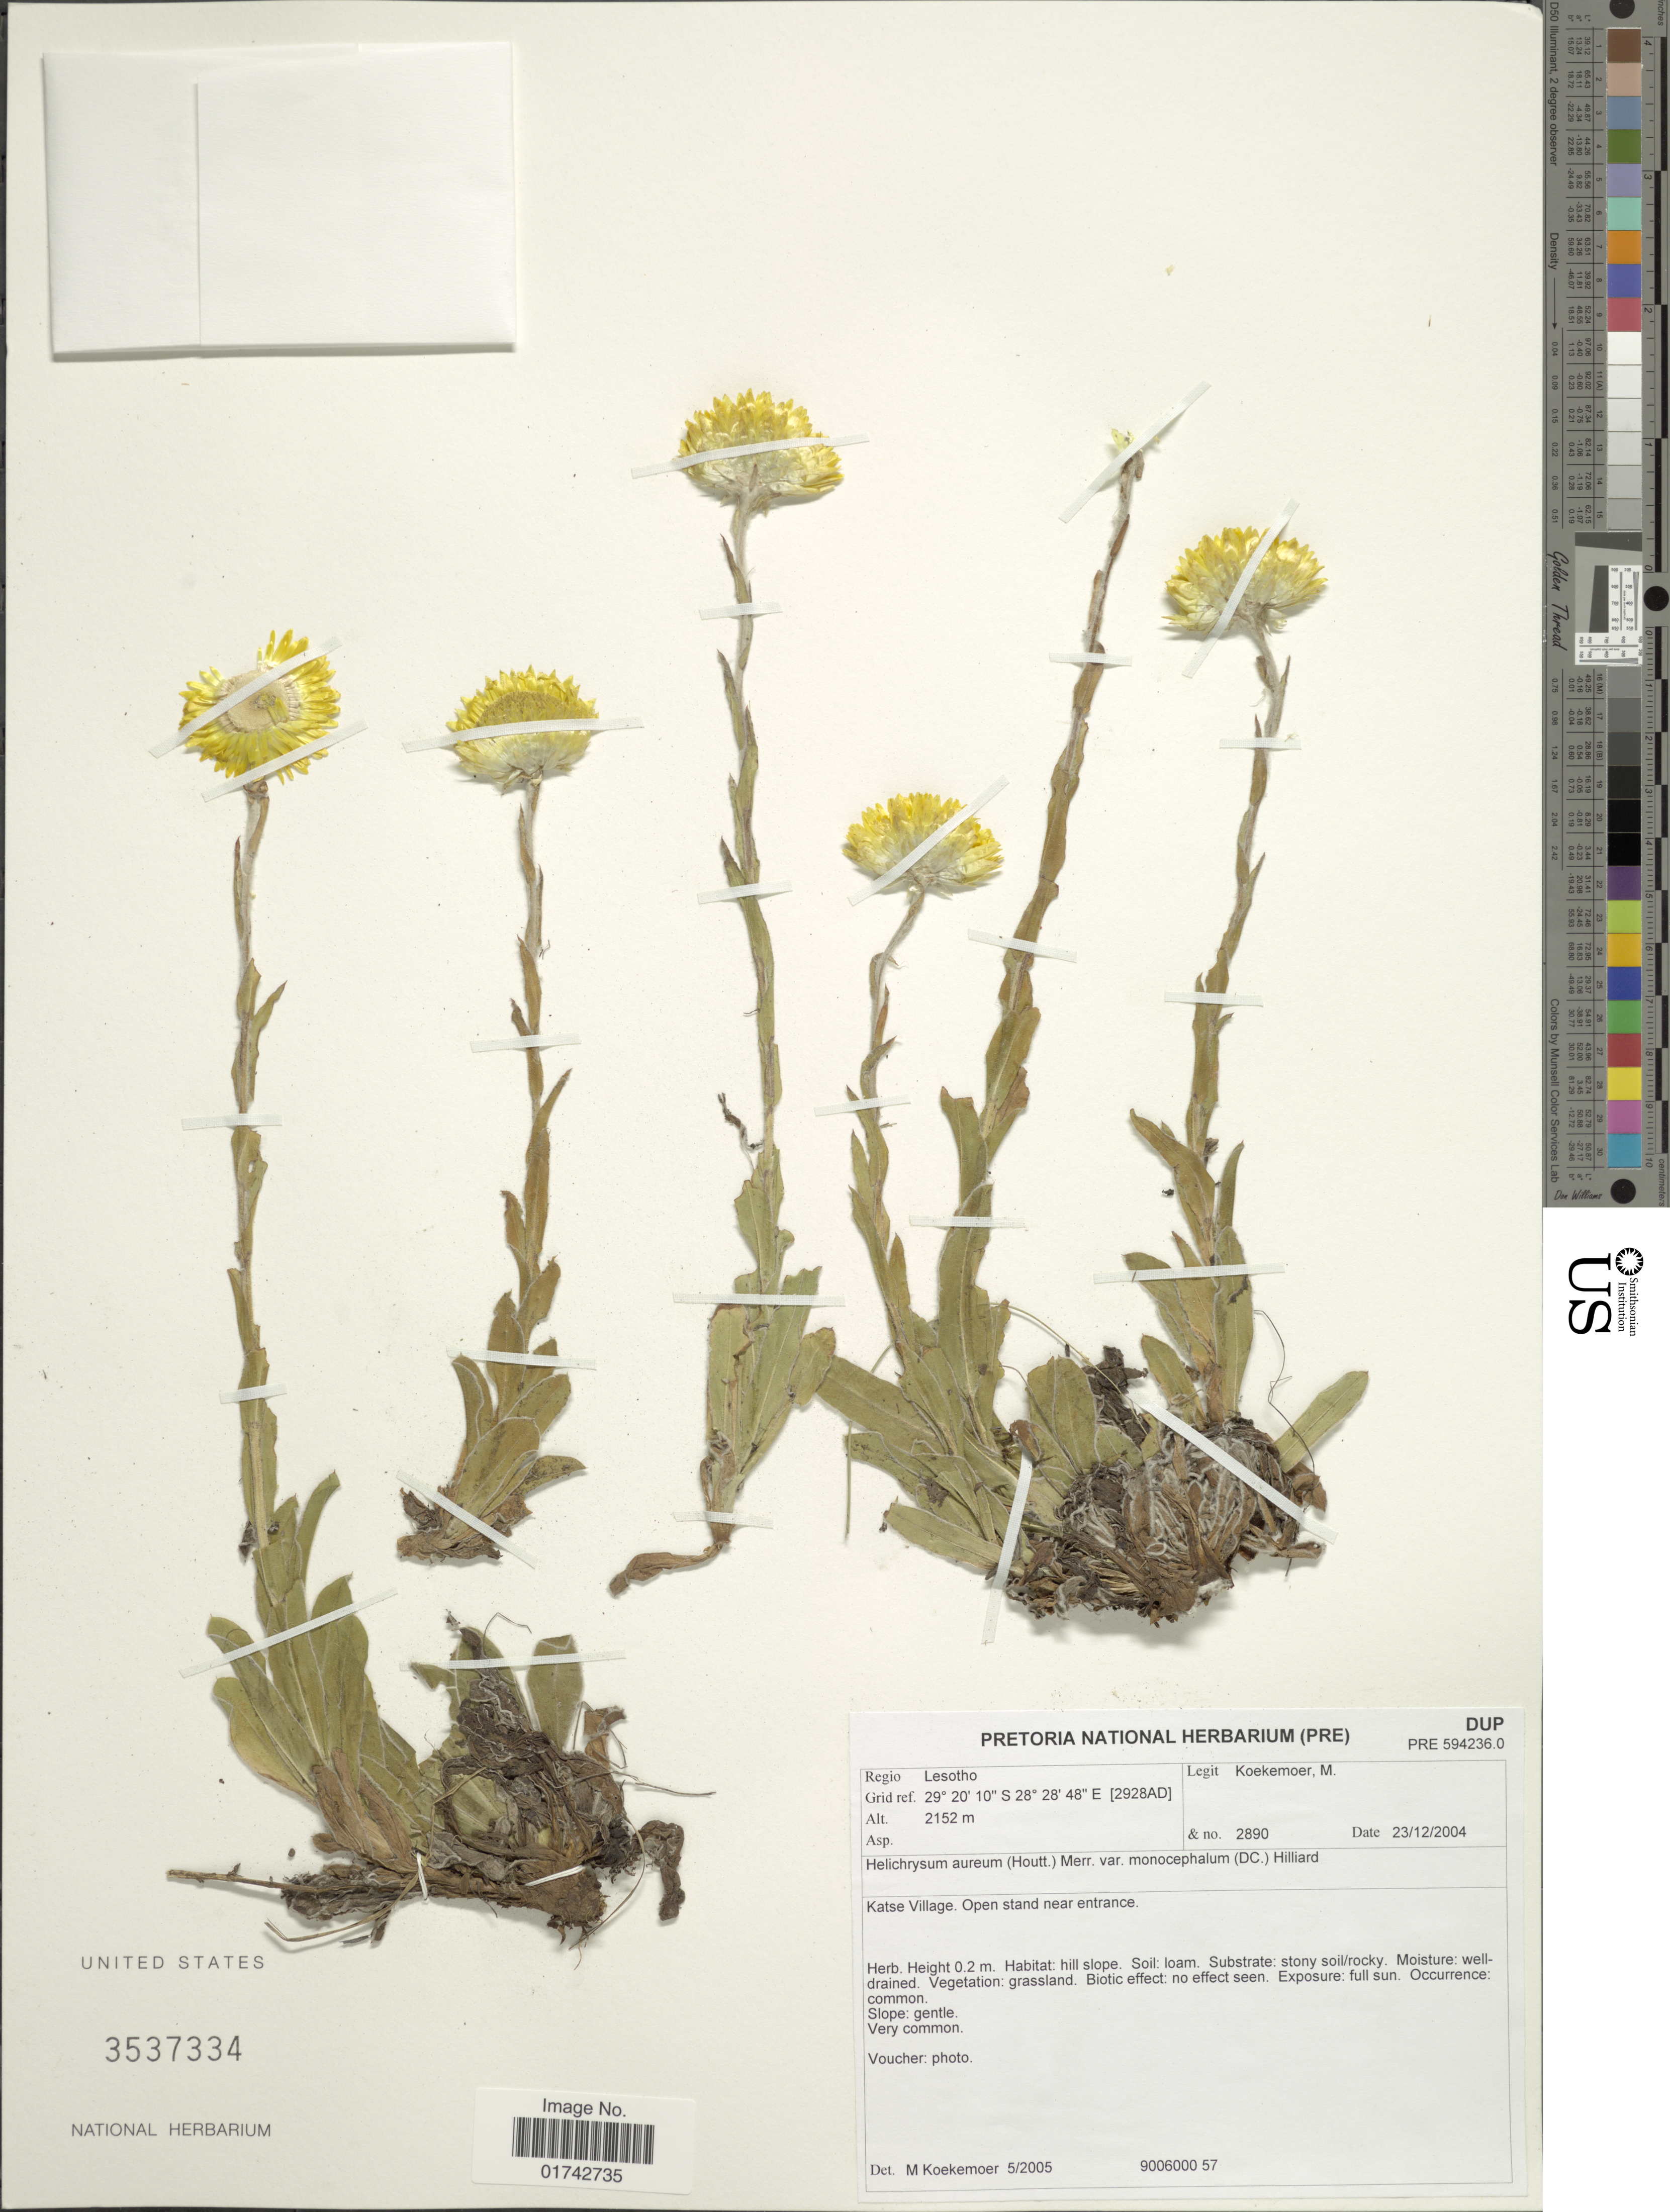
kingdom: Plantae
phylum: Tracheophyta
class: Magnoliopsida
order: Asterales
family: Asteraceae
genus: Helichrysum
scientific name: Helichrysum aureum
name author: (Houtt.) Merr.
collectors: M. Koekemoer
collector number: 2890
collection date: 2004-12-23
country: Lesotho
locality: Katse Village. Open stand near entrance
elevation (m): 2152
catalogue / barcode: US 3537334